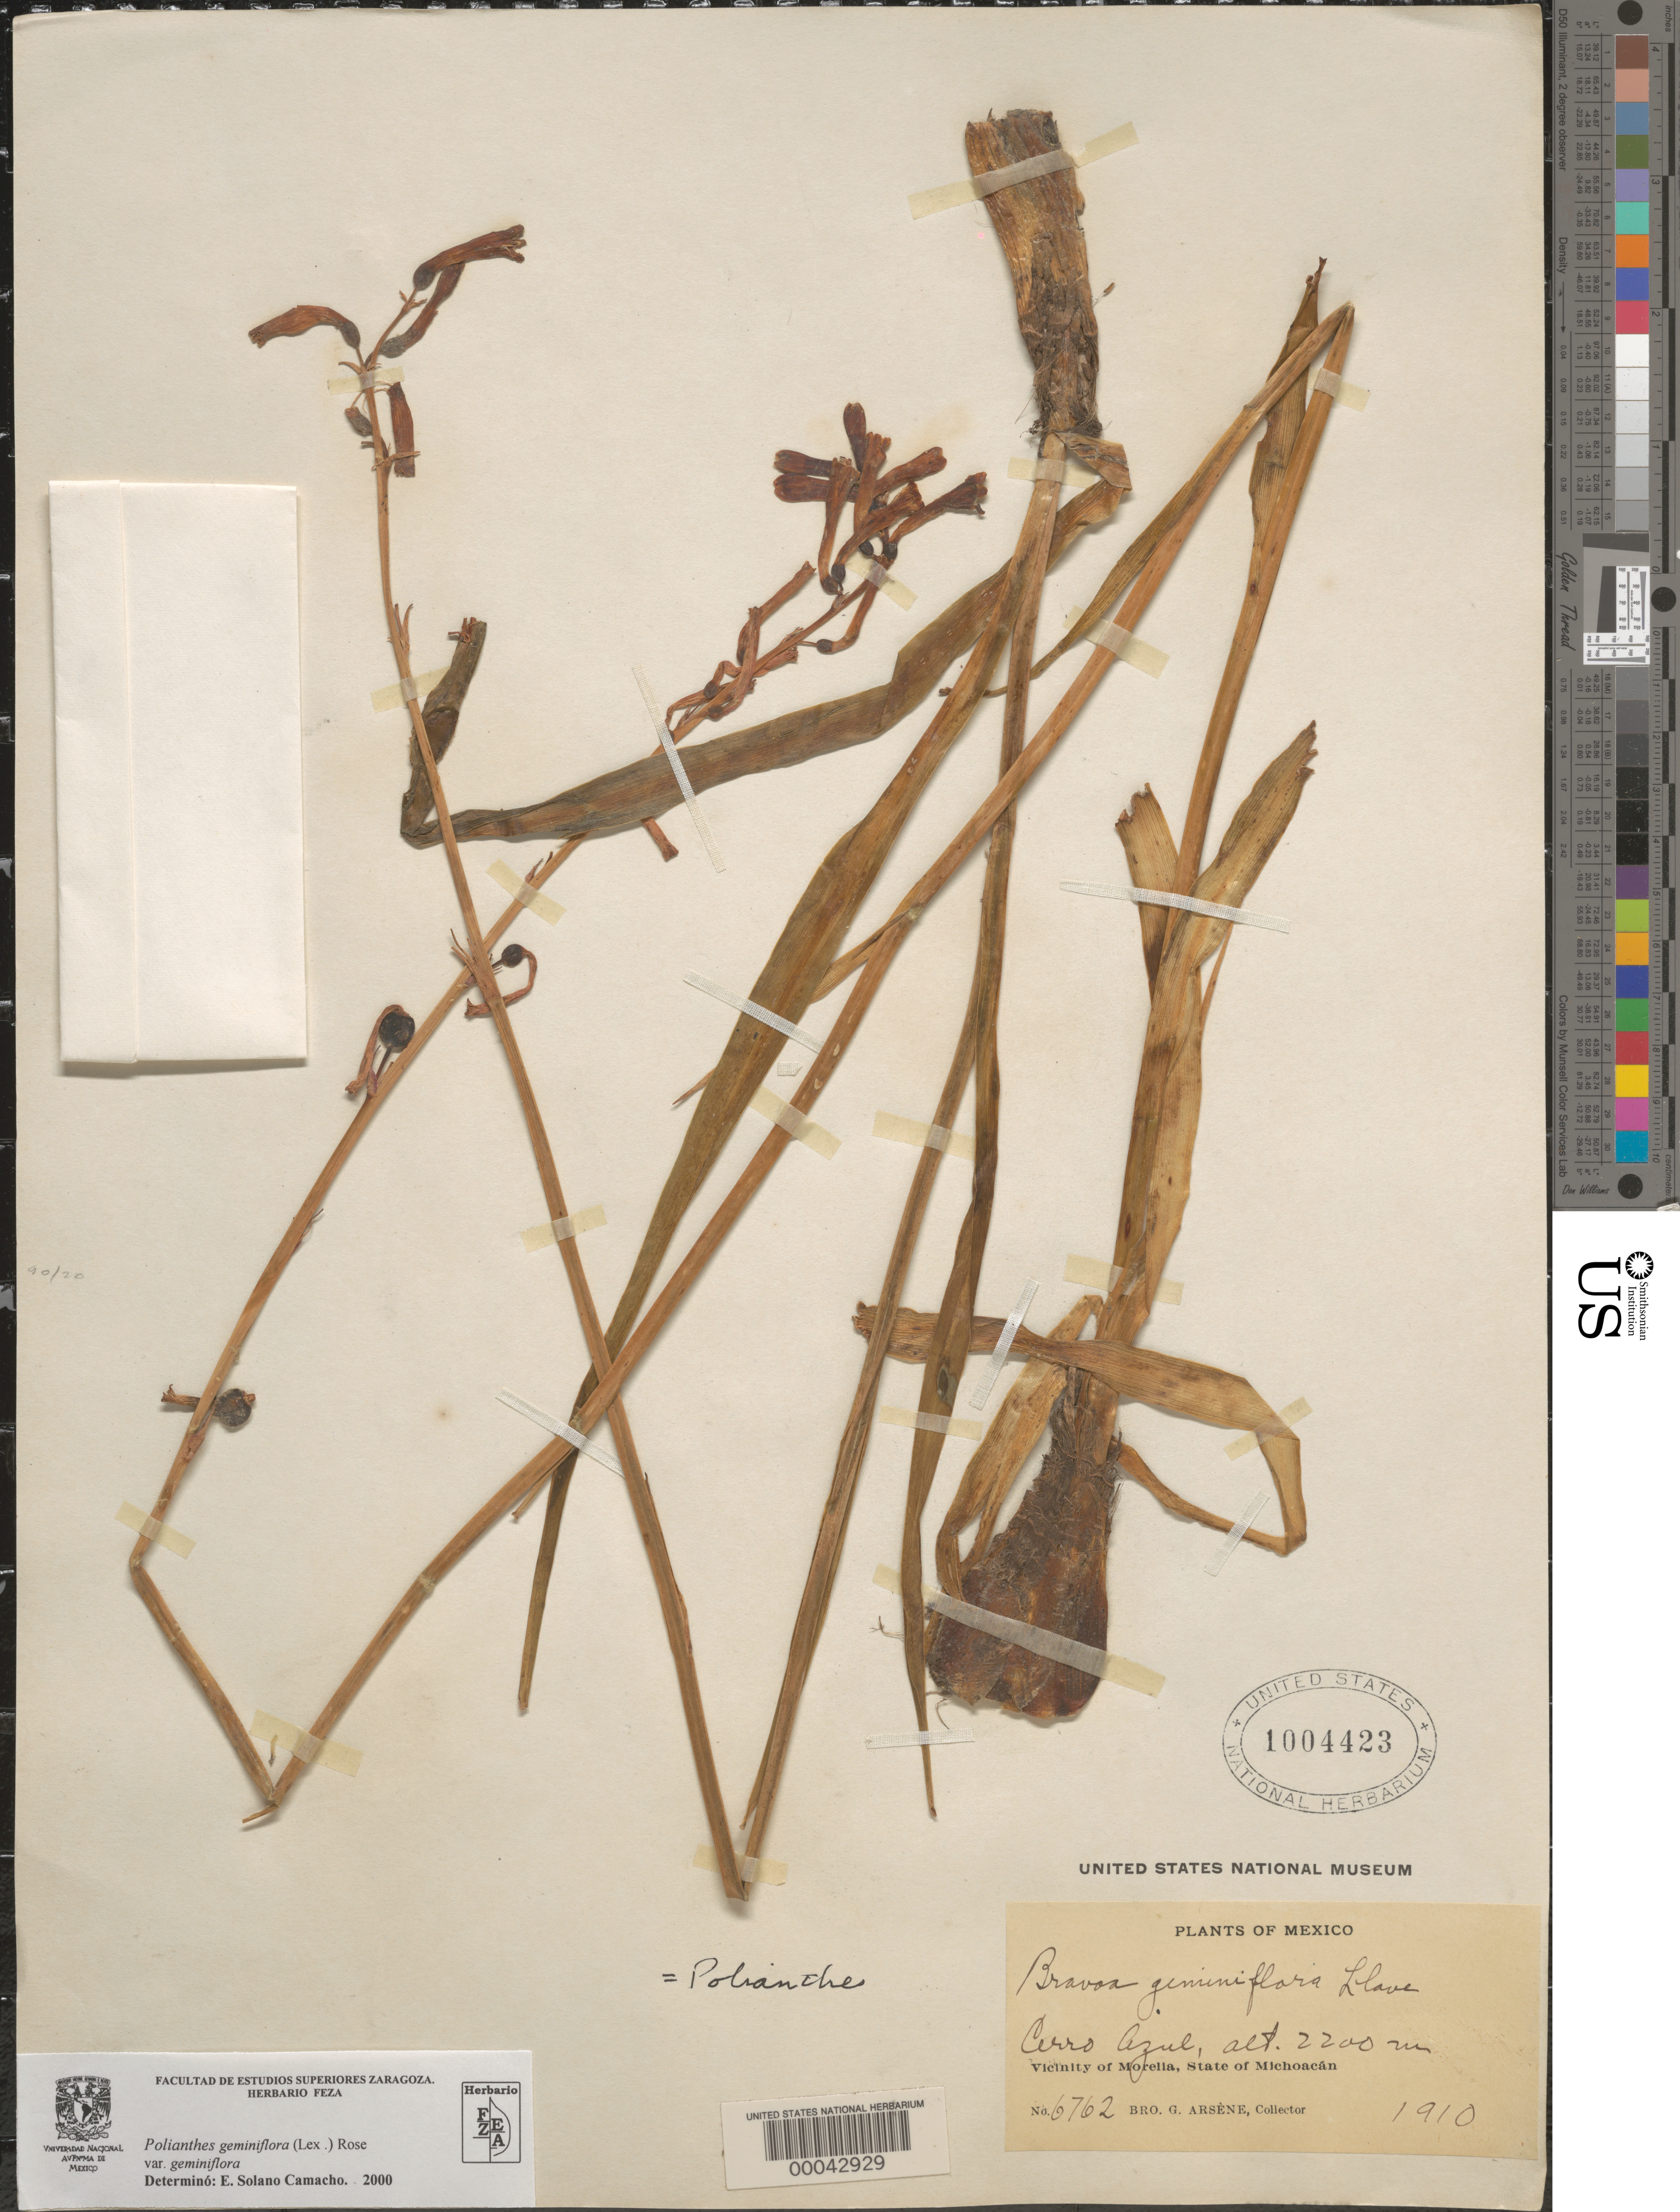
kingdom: Plantae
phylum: Tracheophyta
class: Liliopsida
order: Asparagales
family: Asparagaceae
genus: Polianthes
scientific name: Polianthes geminiflora var. geminiflora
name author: (Lex.) Rose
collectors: Bro. G. Arsène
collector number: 6762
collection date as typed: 1910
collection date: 1910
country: Mexico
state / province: Michoacán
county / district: Morelia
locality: Cerro Azul.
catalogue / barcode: US 1004423